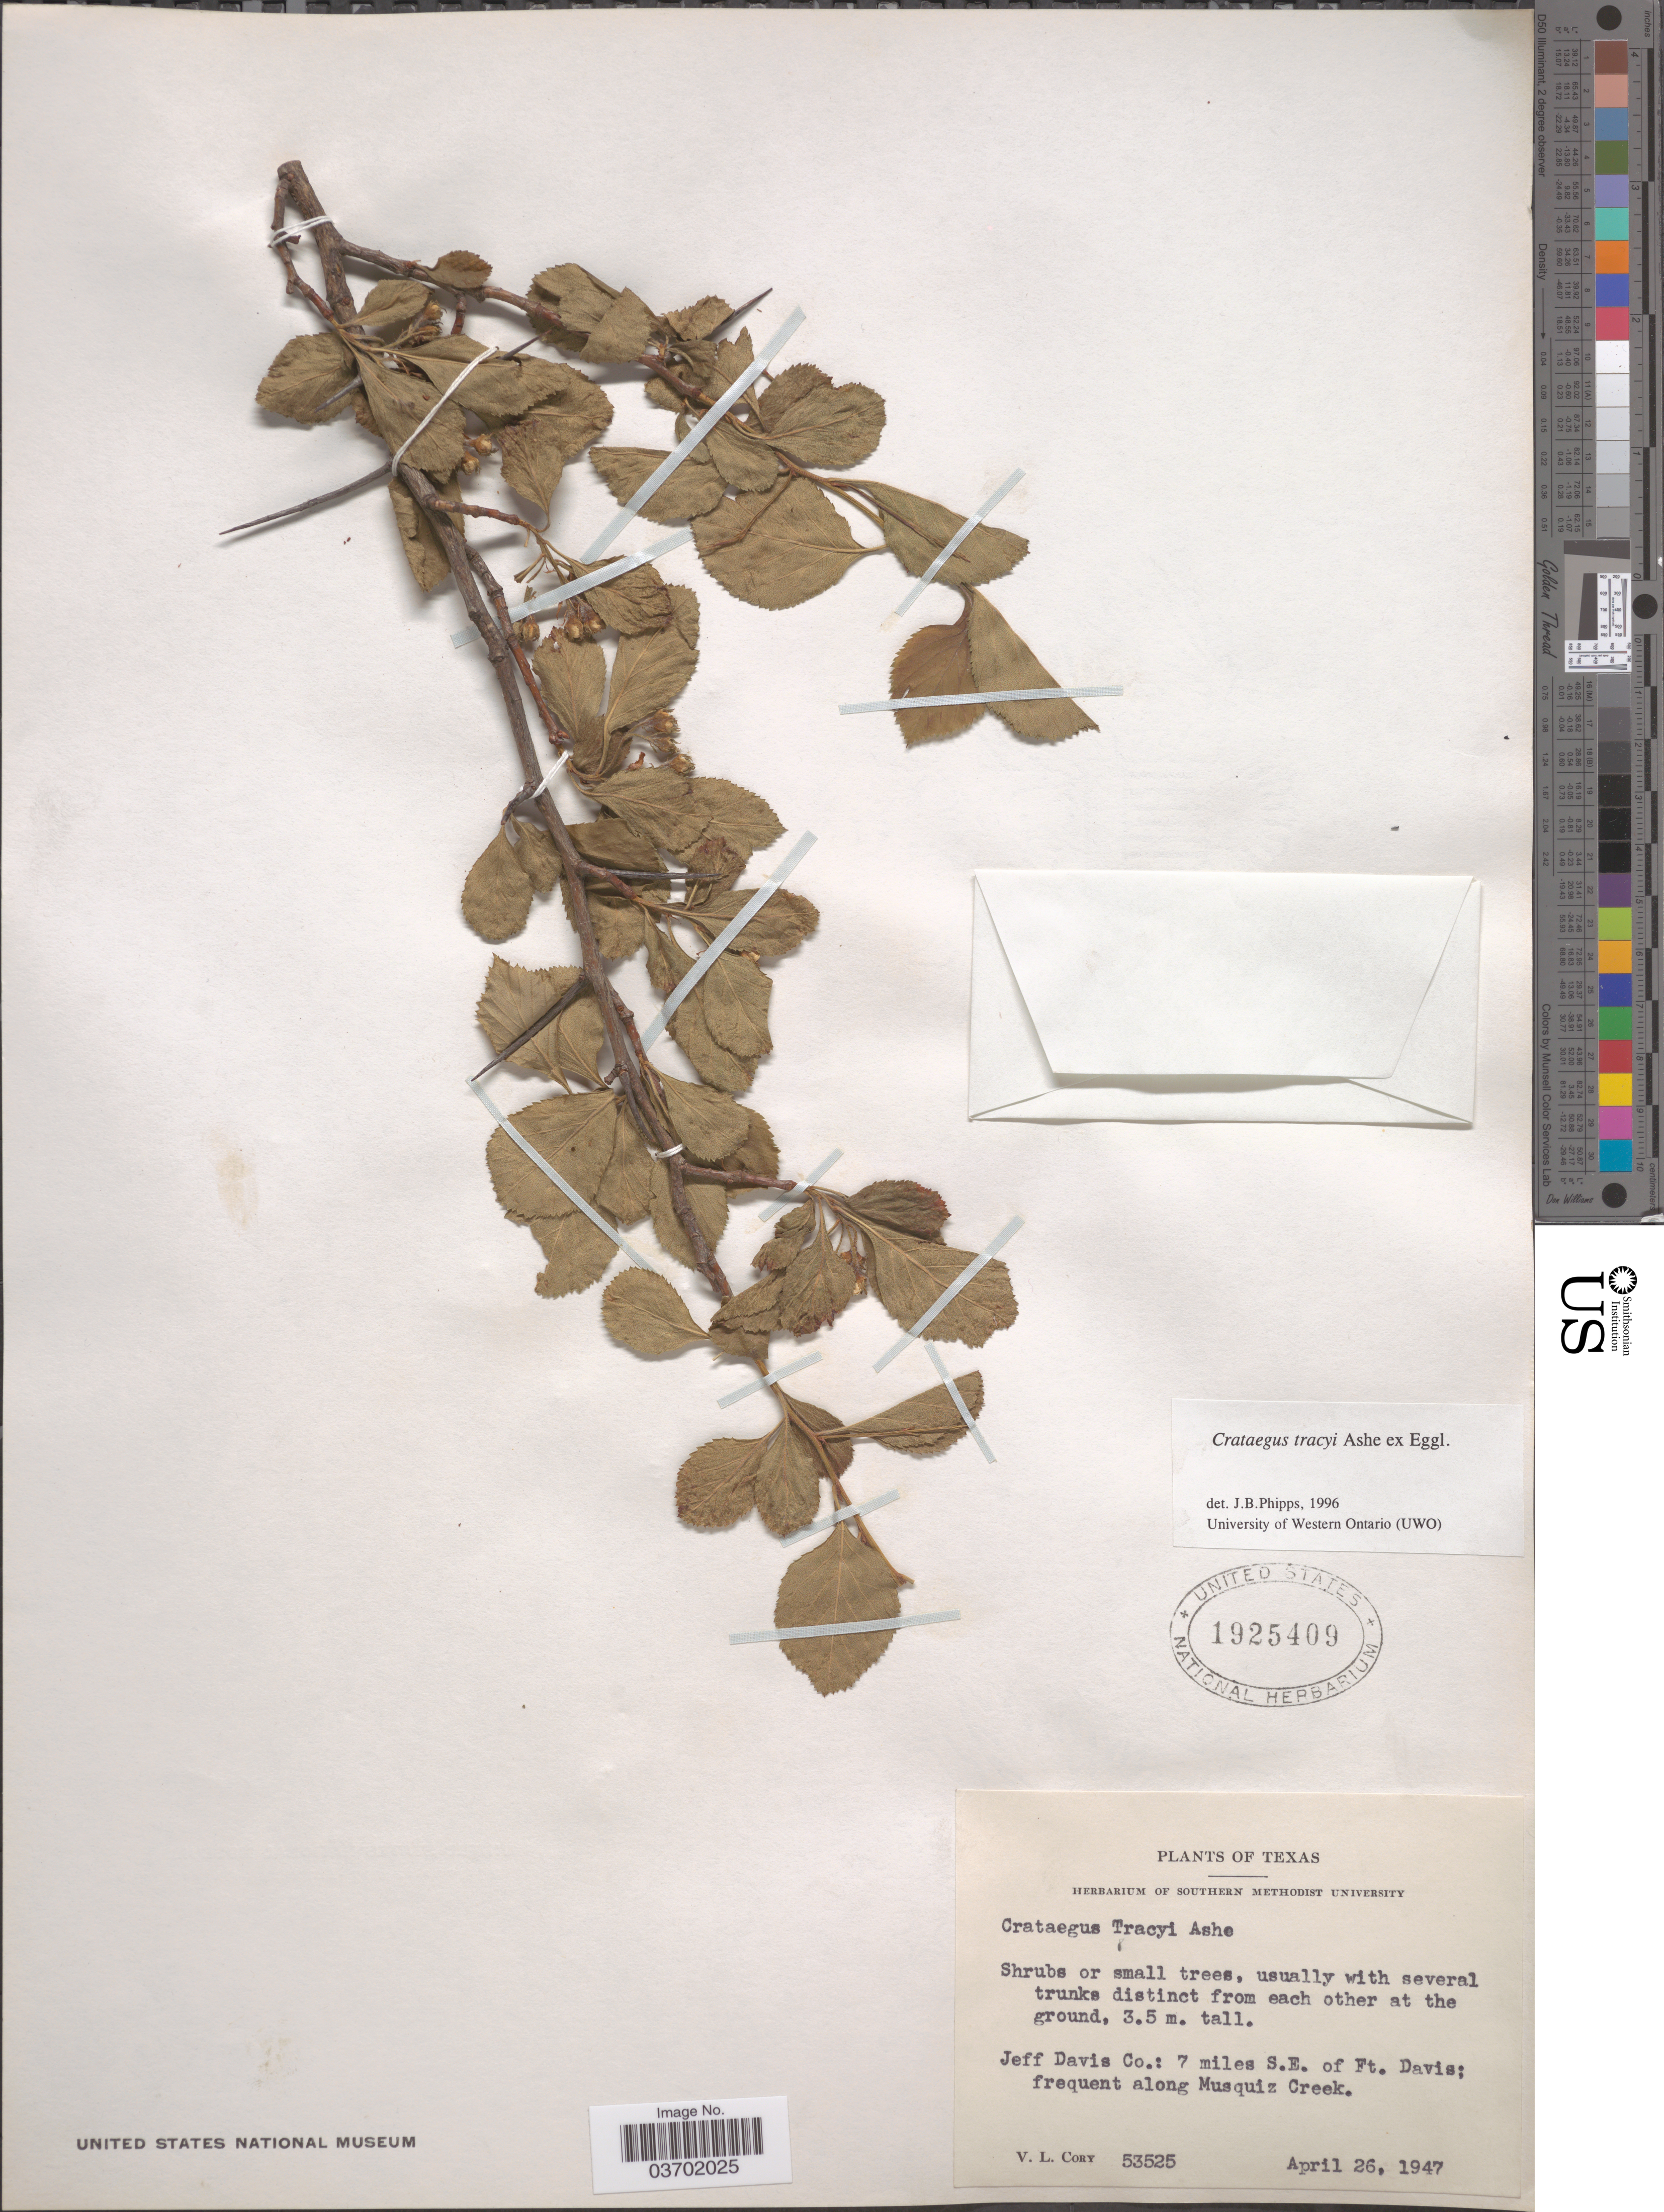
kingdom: Plantae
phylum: Tracheophyta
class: Magnoliopsida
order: Rosales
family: Rosaceae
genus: Crataegus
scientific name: Crataegus tracyi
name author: Ashe ex Eggl.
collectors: V. Cory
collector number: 53525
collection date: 1947-04-26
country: United States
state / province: Texas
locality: Jeff Davis co.: 7 miles S.E. of Ft. Davis; frequent along Musquiz Creek.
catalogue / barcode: US 1925409